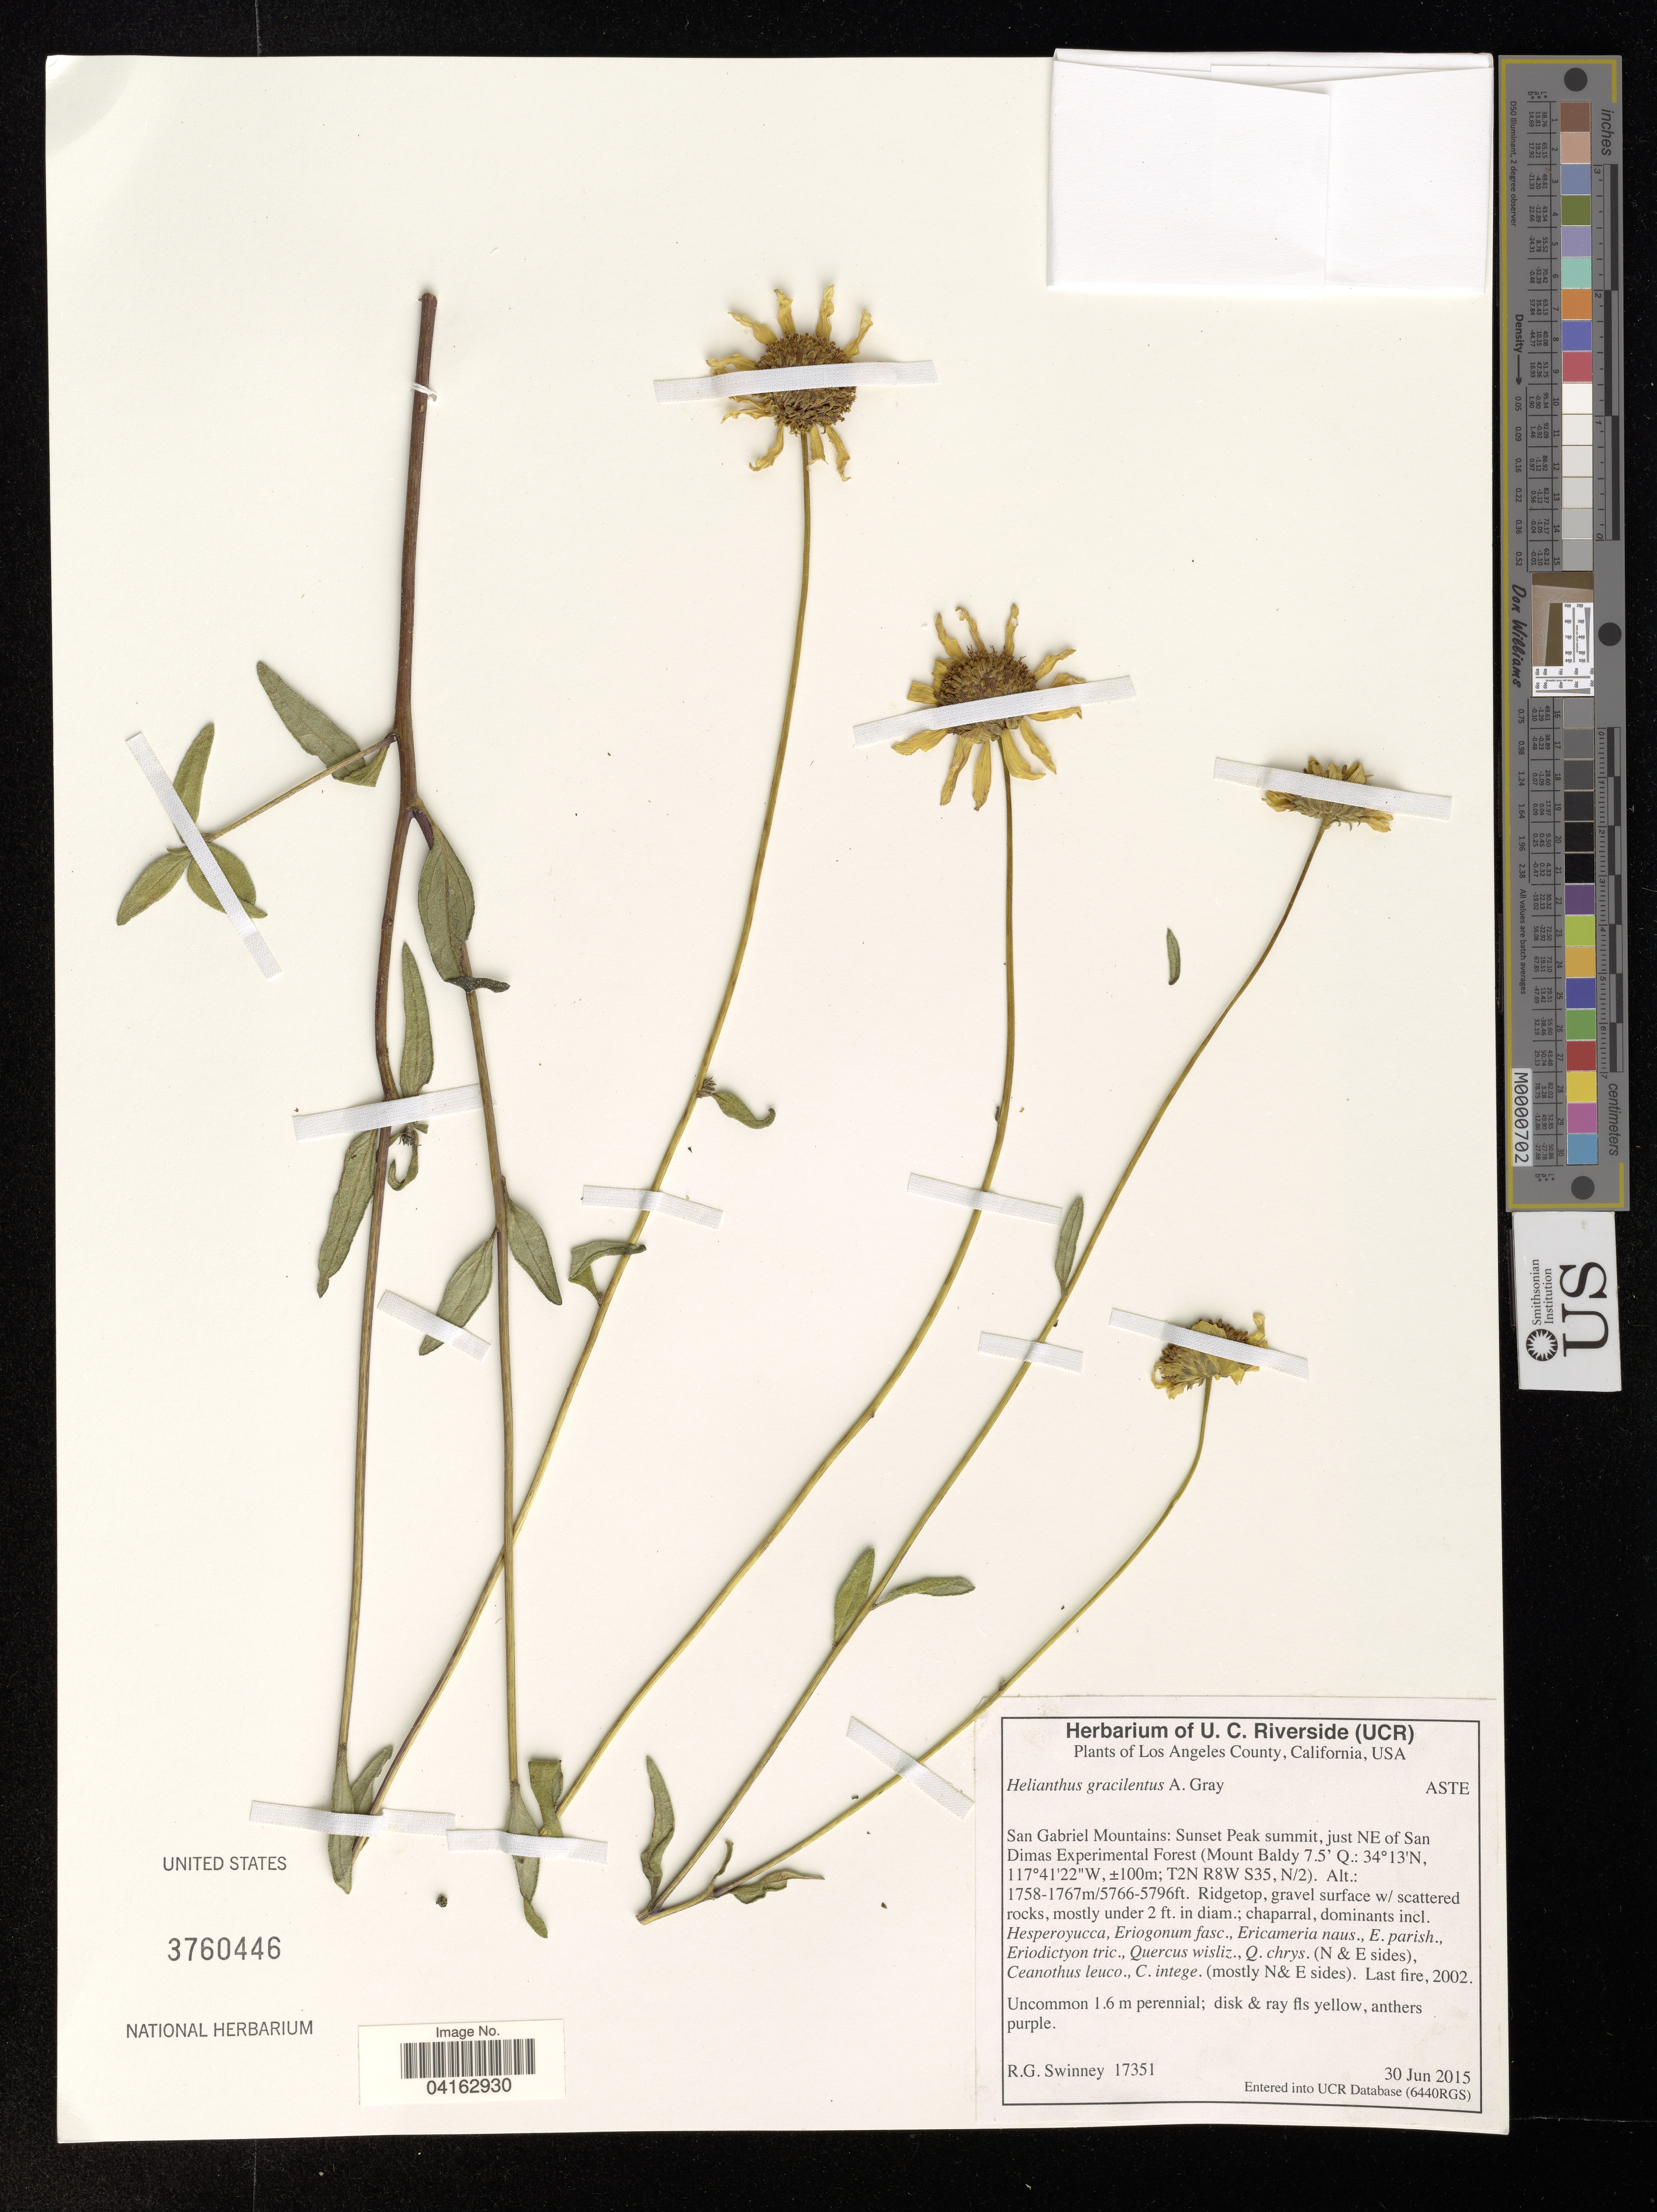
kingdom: Plantae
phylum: Tracheophyta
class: Magnoliopsida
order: Asterales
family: Asteraceae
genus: Helianthus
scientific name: Helianthus gracilentus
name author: A. Gray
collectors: R. Swinney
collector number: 17351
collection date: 2015-06-30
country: United States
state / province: California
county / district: Los Angeles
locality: Los Angeles County. San Gabriel Mountains: Sunset Peak summit, just NE of San Dimas Experimental Forest.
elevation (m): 1758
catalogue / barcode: US 3760446